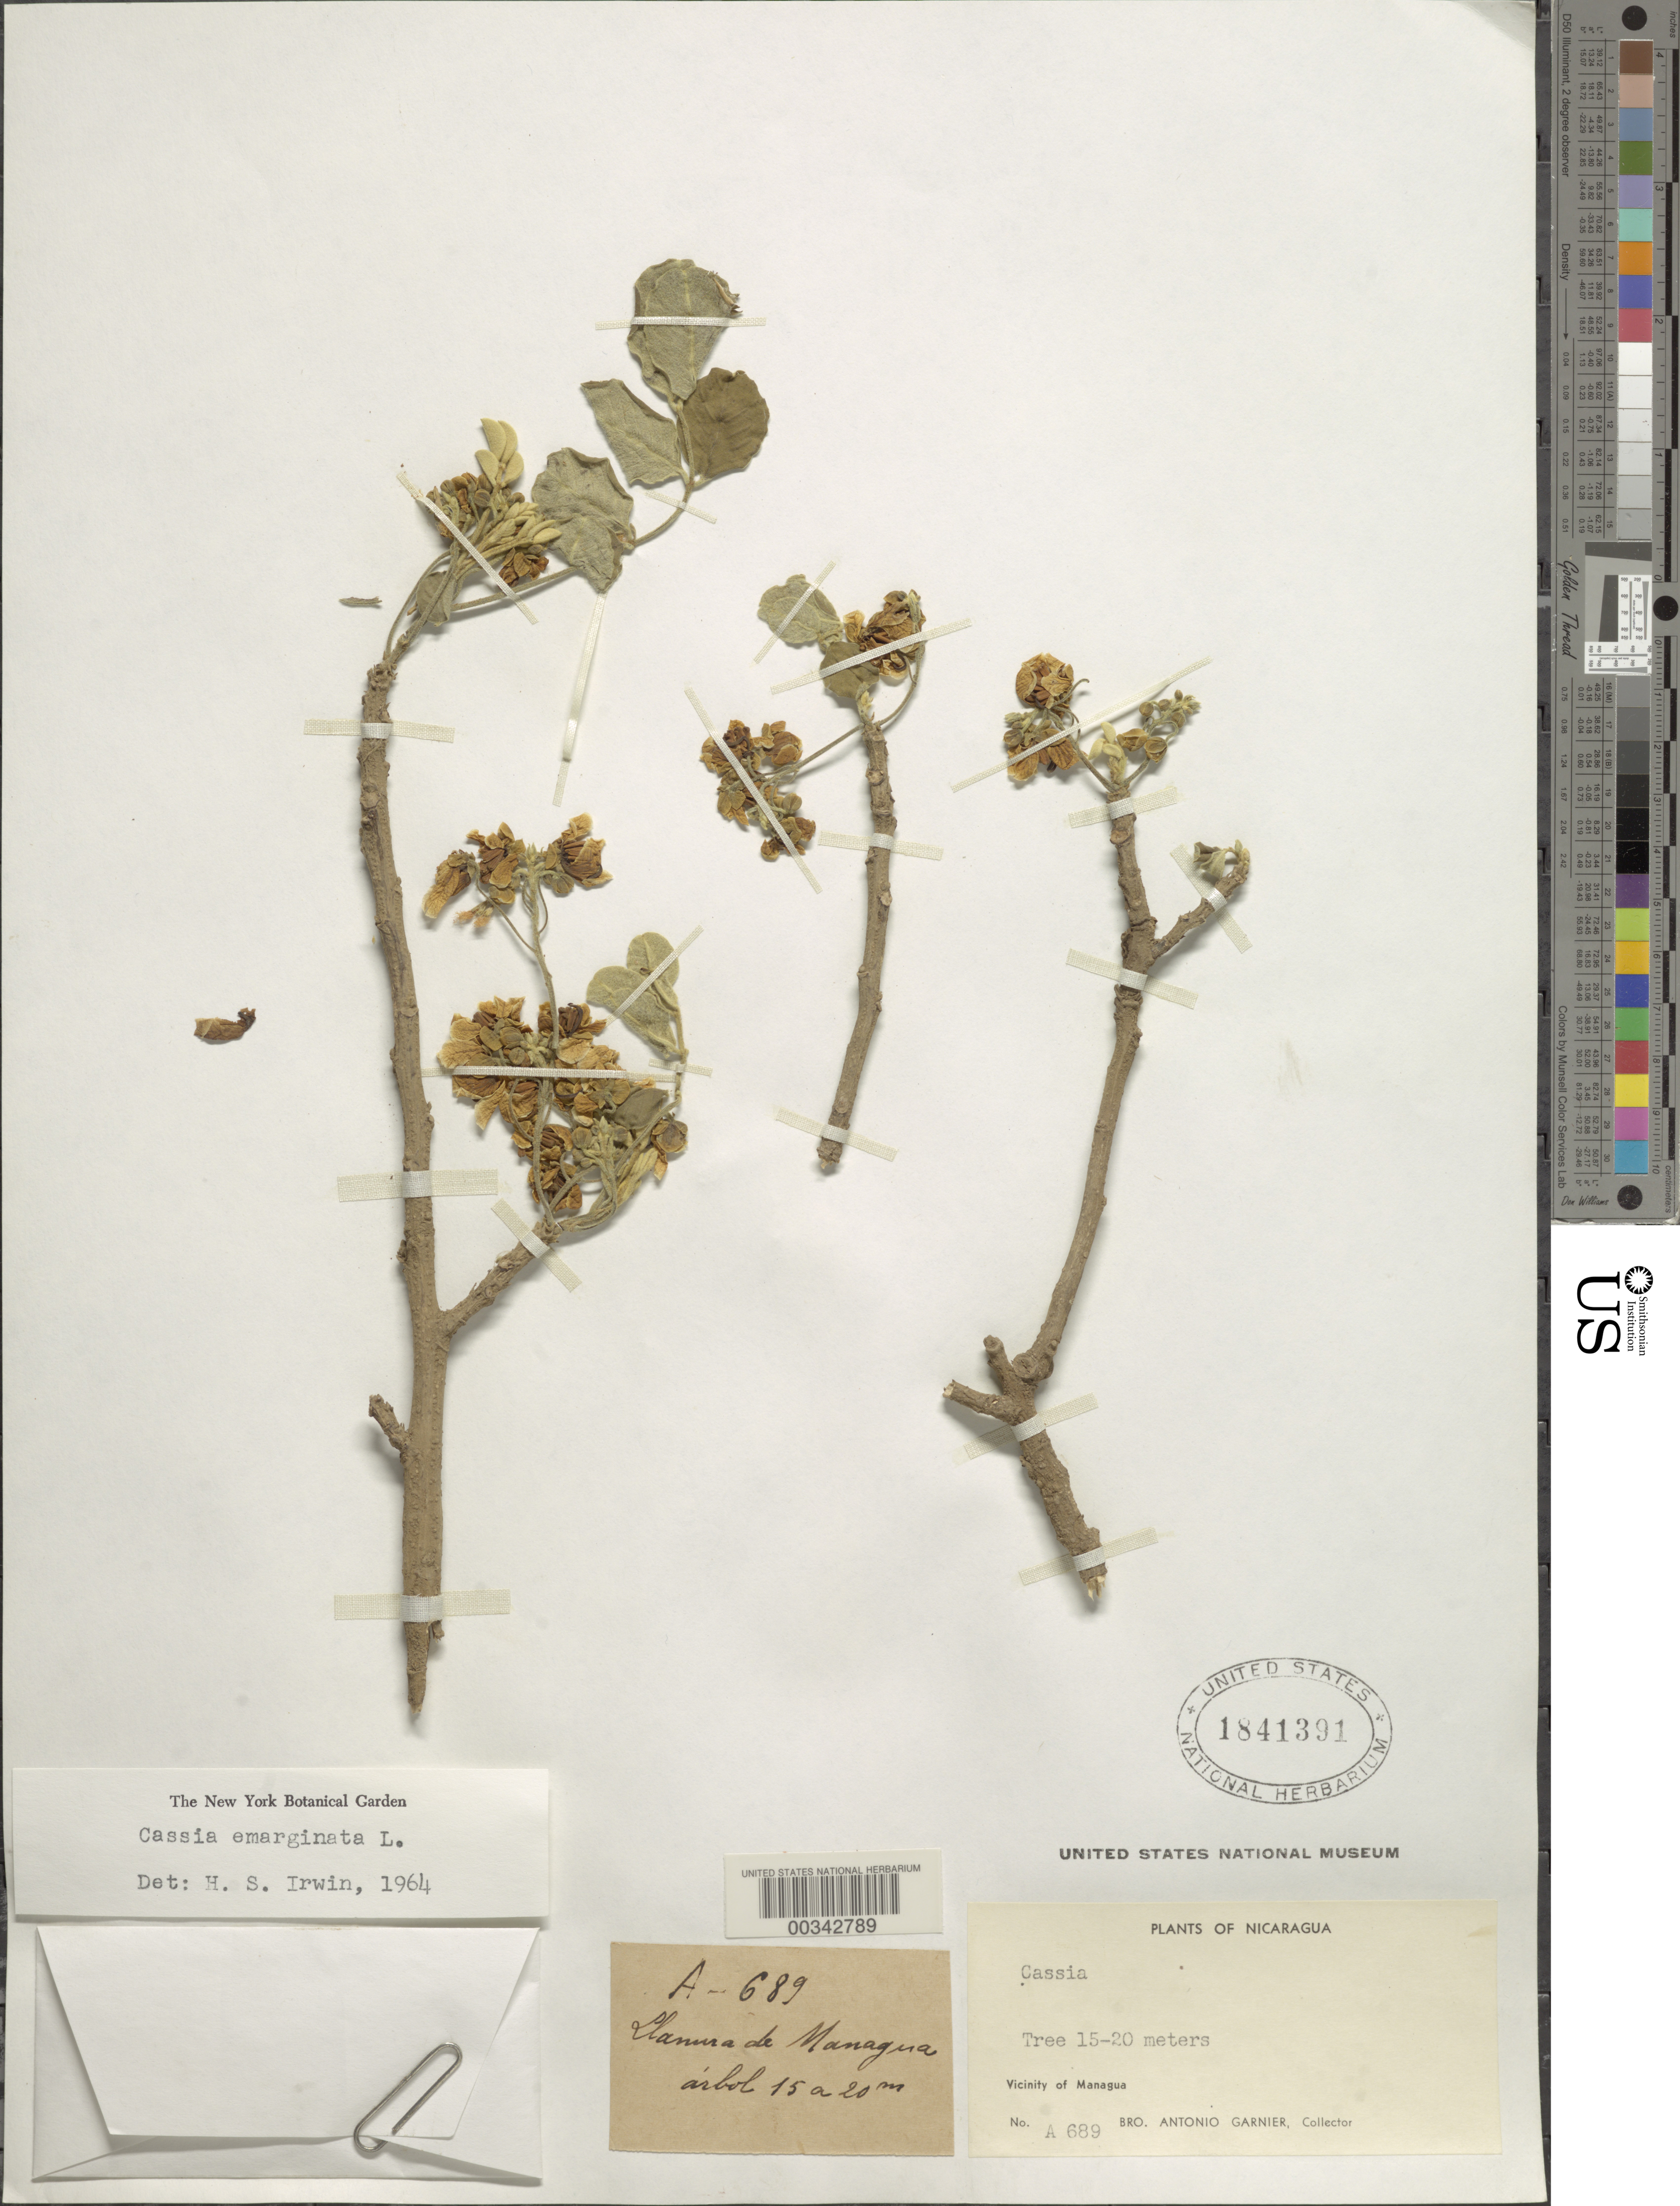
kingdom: Plantae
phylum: Tracheophyta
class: Magnoliopsida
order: Fabales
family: Fabaceae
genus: Senna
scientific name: Senna emarginata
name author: L.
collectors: Bro. A. Garnier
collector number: A689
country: Nicaragua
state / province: Managua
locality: Plain of managua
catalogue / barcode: US 1841391